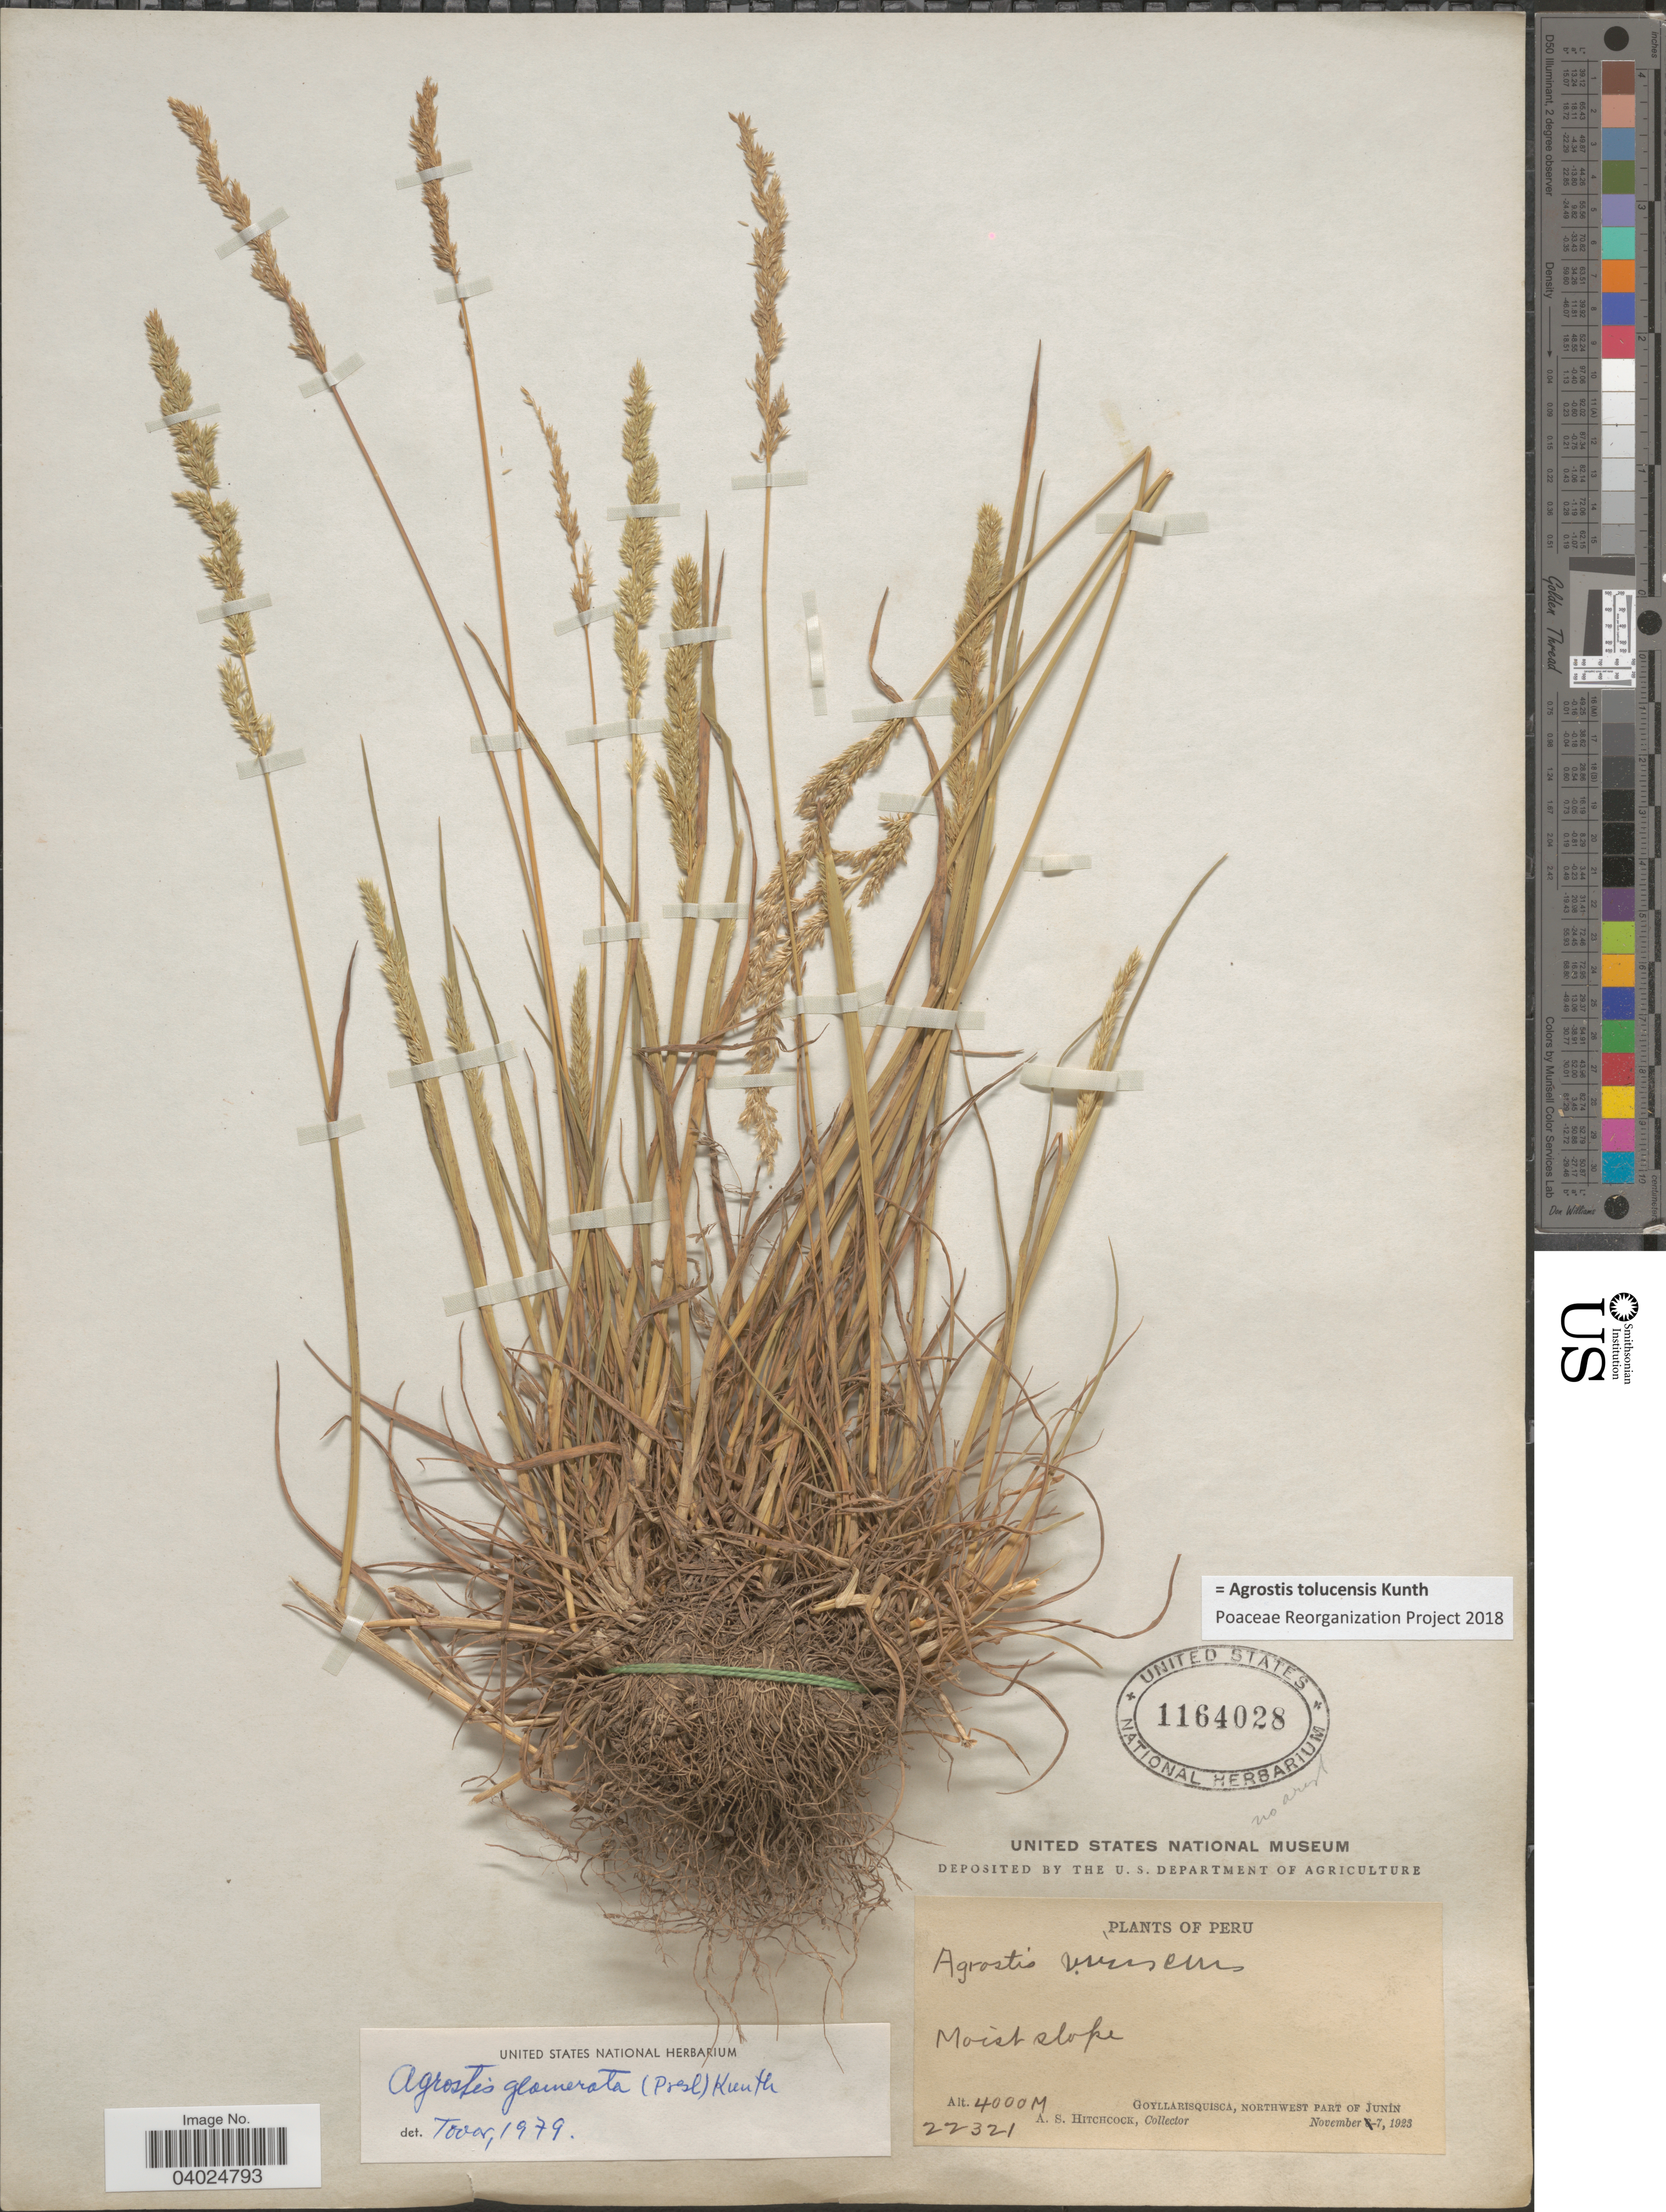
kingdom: Plantae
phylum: Tracheophyta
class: Liliopsida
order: Poales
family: Poaceae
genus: Agrostis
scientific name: Agrostis tolucensis Kunth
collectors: A. S. Hitchcock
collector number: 22321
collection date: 1923-11-07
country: Peru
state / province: Junín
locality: Goyllarisquisca, Northwest part of Junín.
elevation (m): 4000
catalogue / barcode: US 1164028